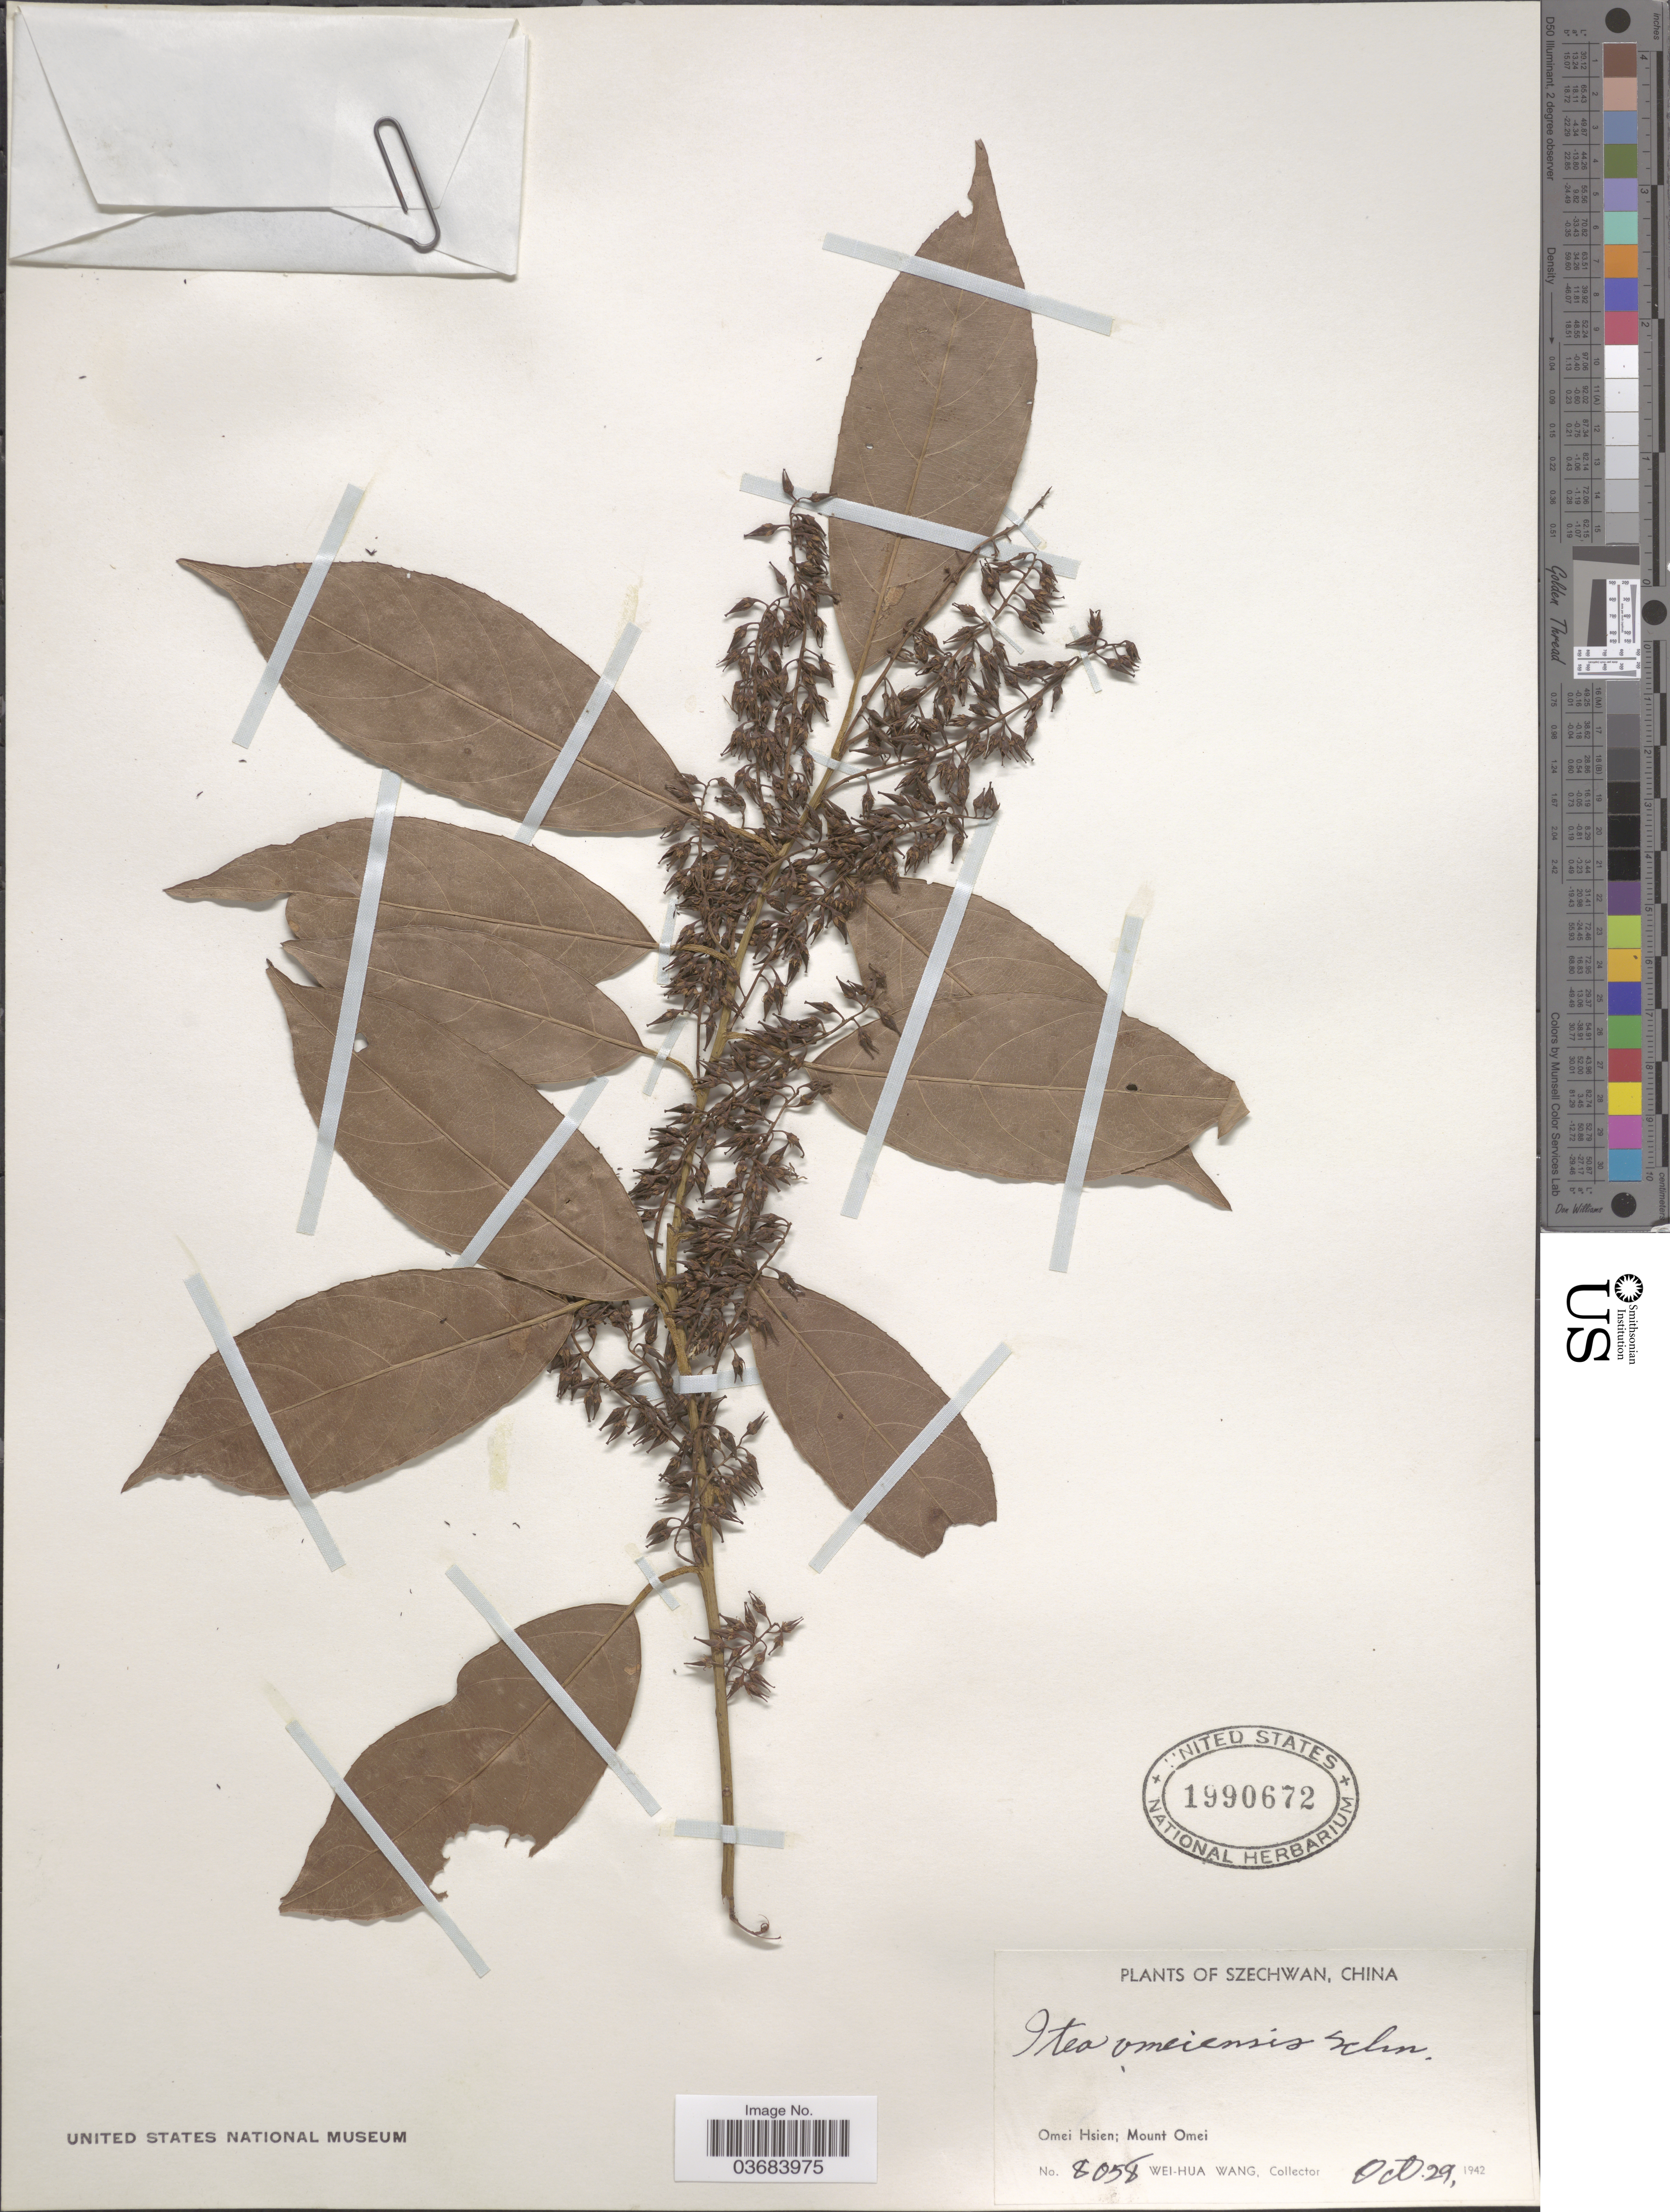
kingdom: Plantae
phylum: Tracheophyta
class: Magnoliopsida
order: Saxifragales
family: Iteaceae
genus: Itea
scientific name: Itea omeiensis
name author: C.K. Schneid.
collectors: W. Wang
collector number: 8058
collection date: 1942-10-29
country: China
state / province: Sichuan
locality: Szechwan. Omei Hsien: Mount Omei.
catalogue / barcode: US 1990672